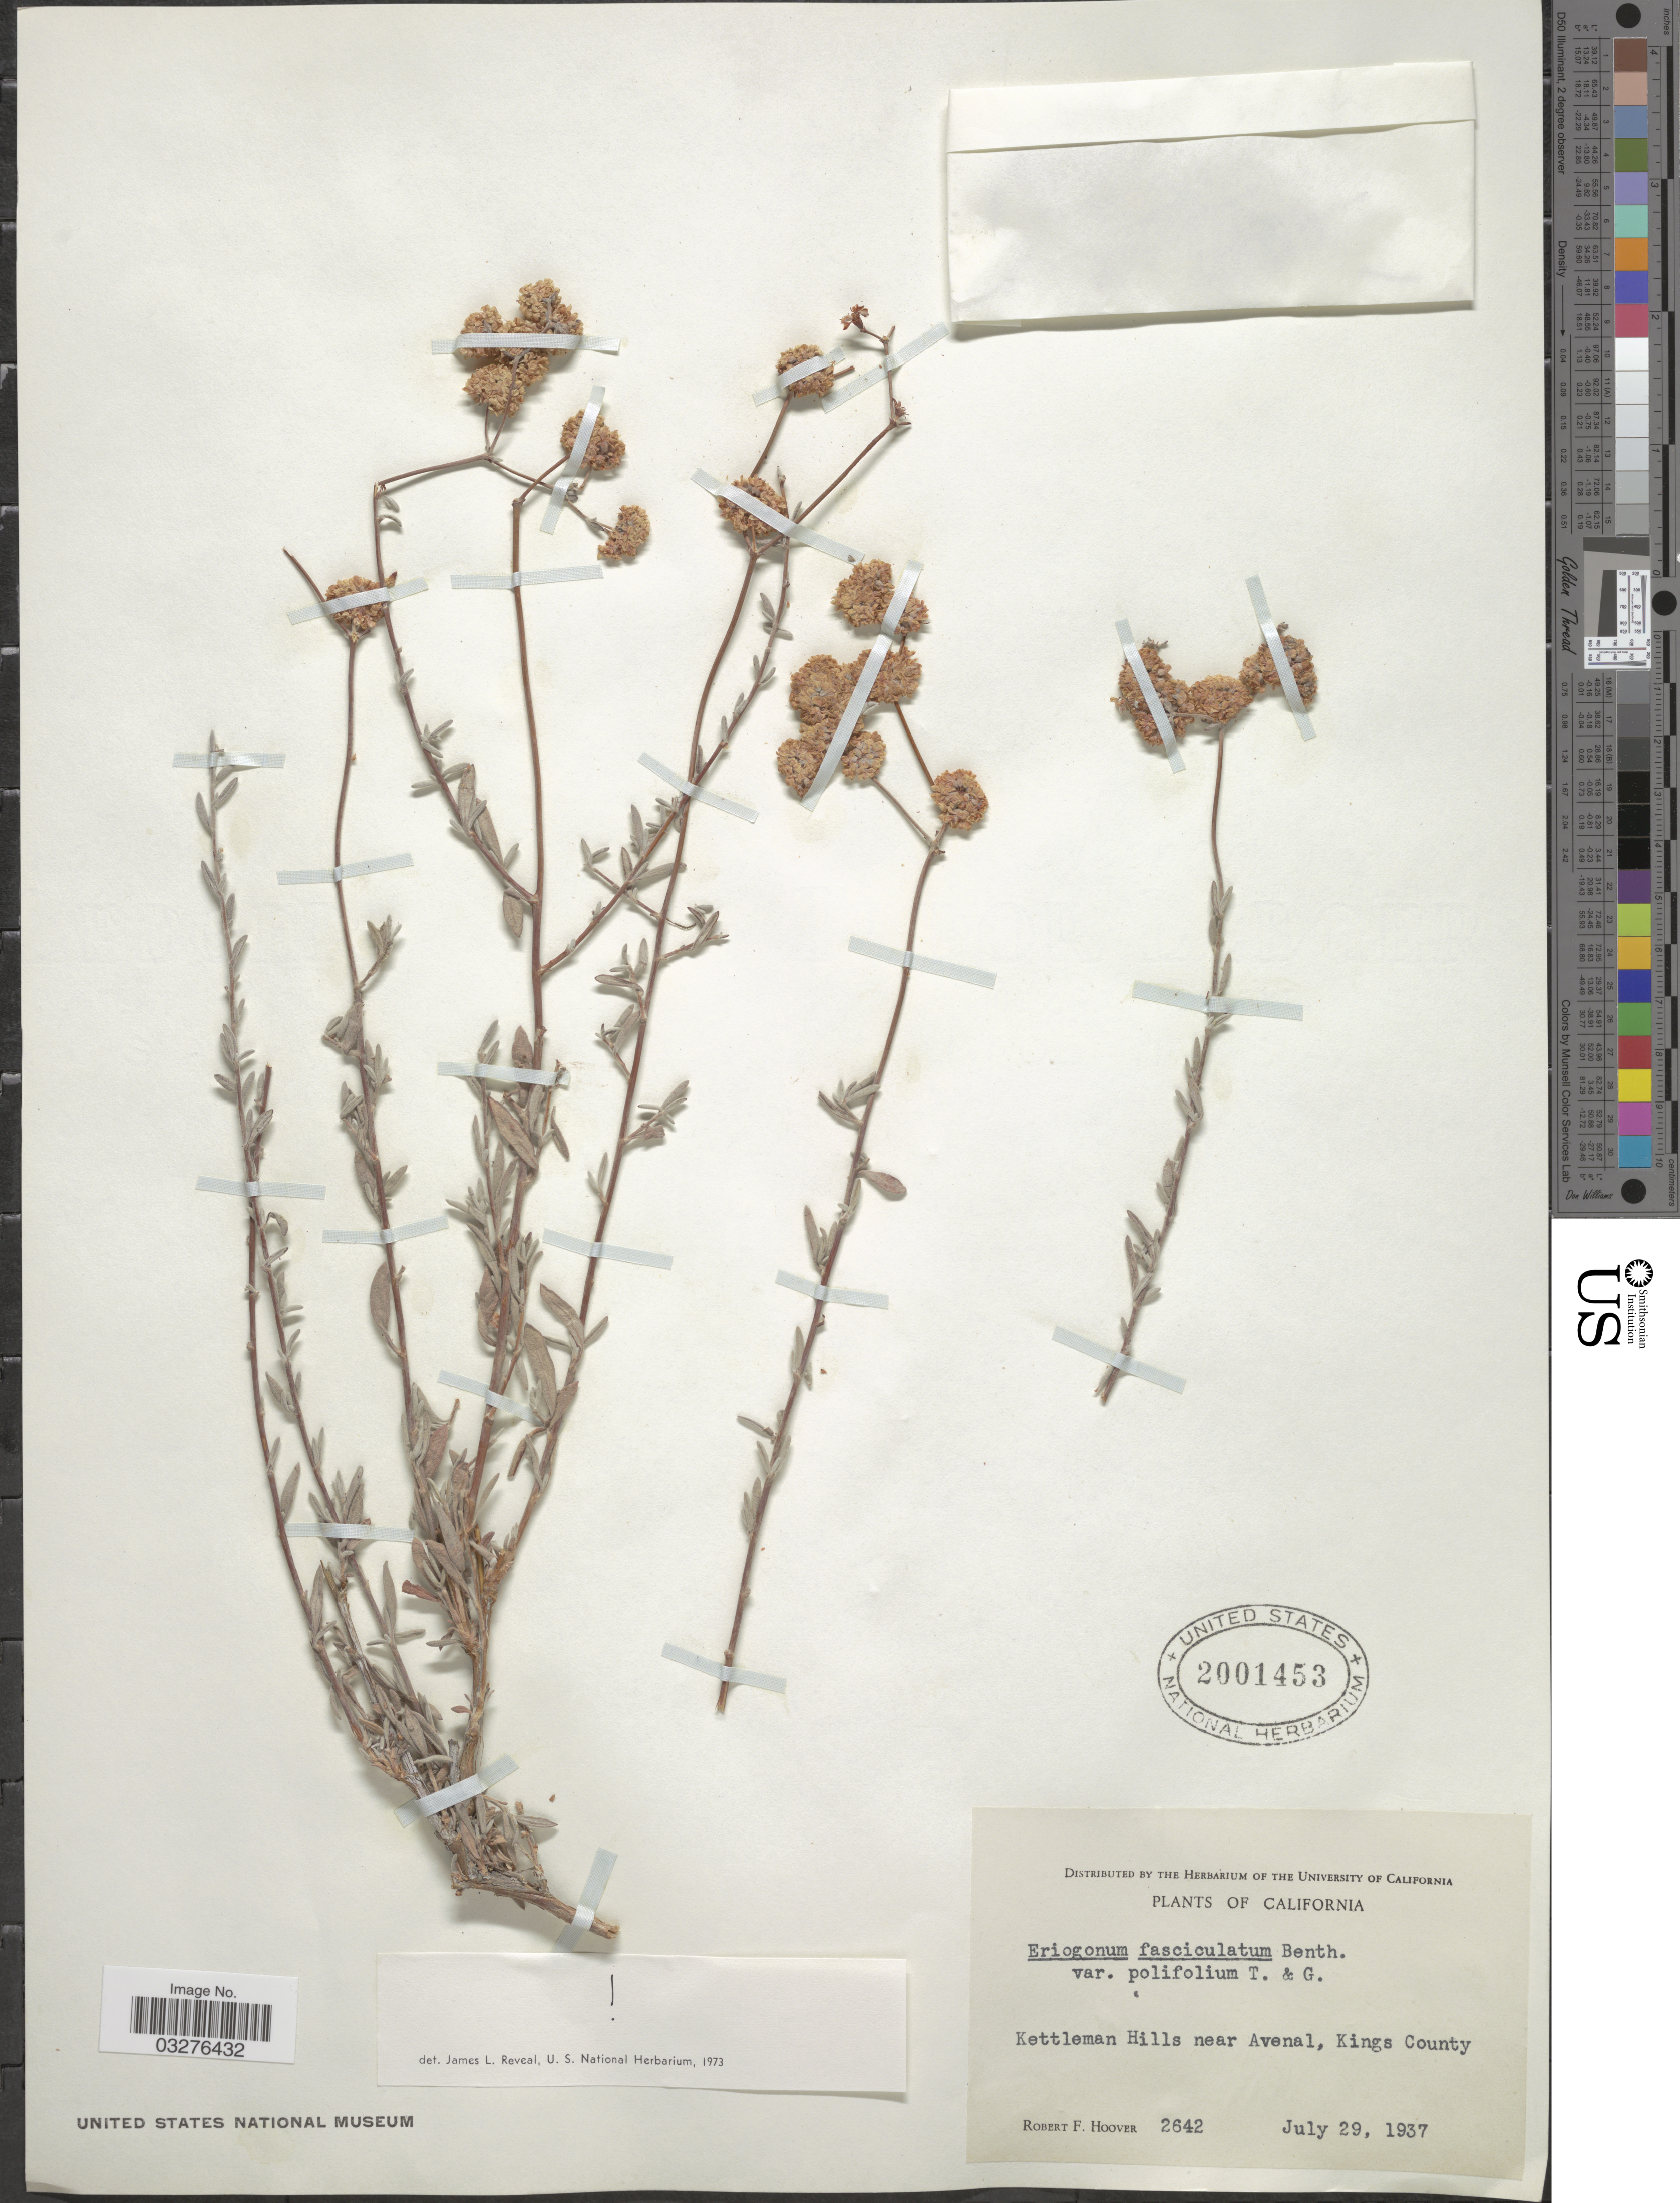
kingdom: Plantae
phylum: Tracheophyta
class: Magnoliopsida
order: Caryophyllales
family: Polygonaceae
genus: Eriogonum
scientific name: Eriogonum fasciculatum var. polifolium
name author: (Benth.) Torr. & A. Gray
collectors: R. F. Hoover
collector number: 2642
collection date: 1937-07-29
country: United States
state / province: California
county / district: Kings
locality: Kettleman Hills near Avenal, Kings County.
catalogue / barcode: US 2001453